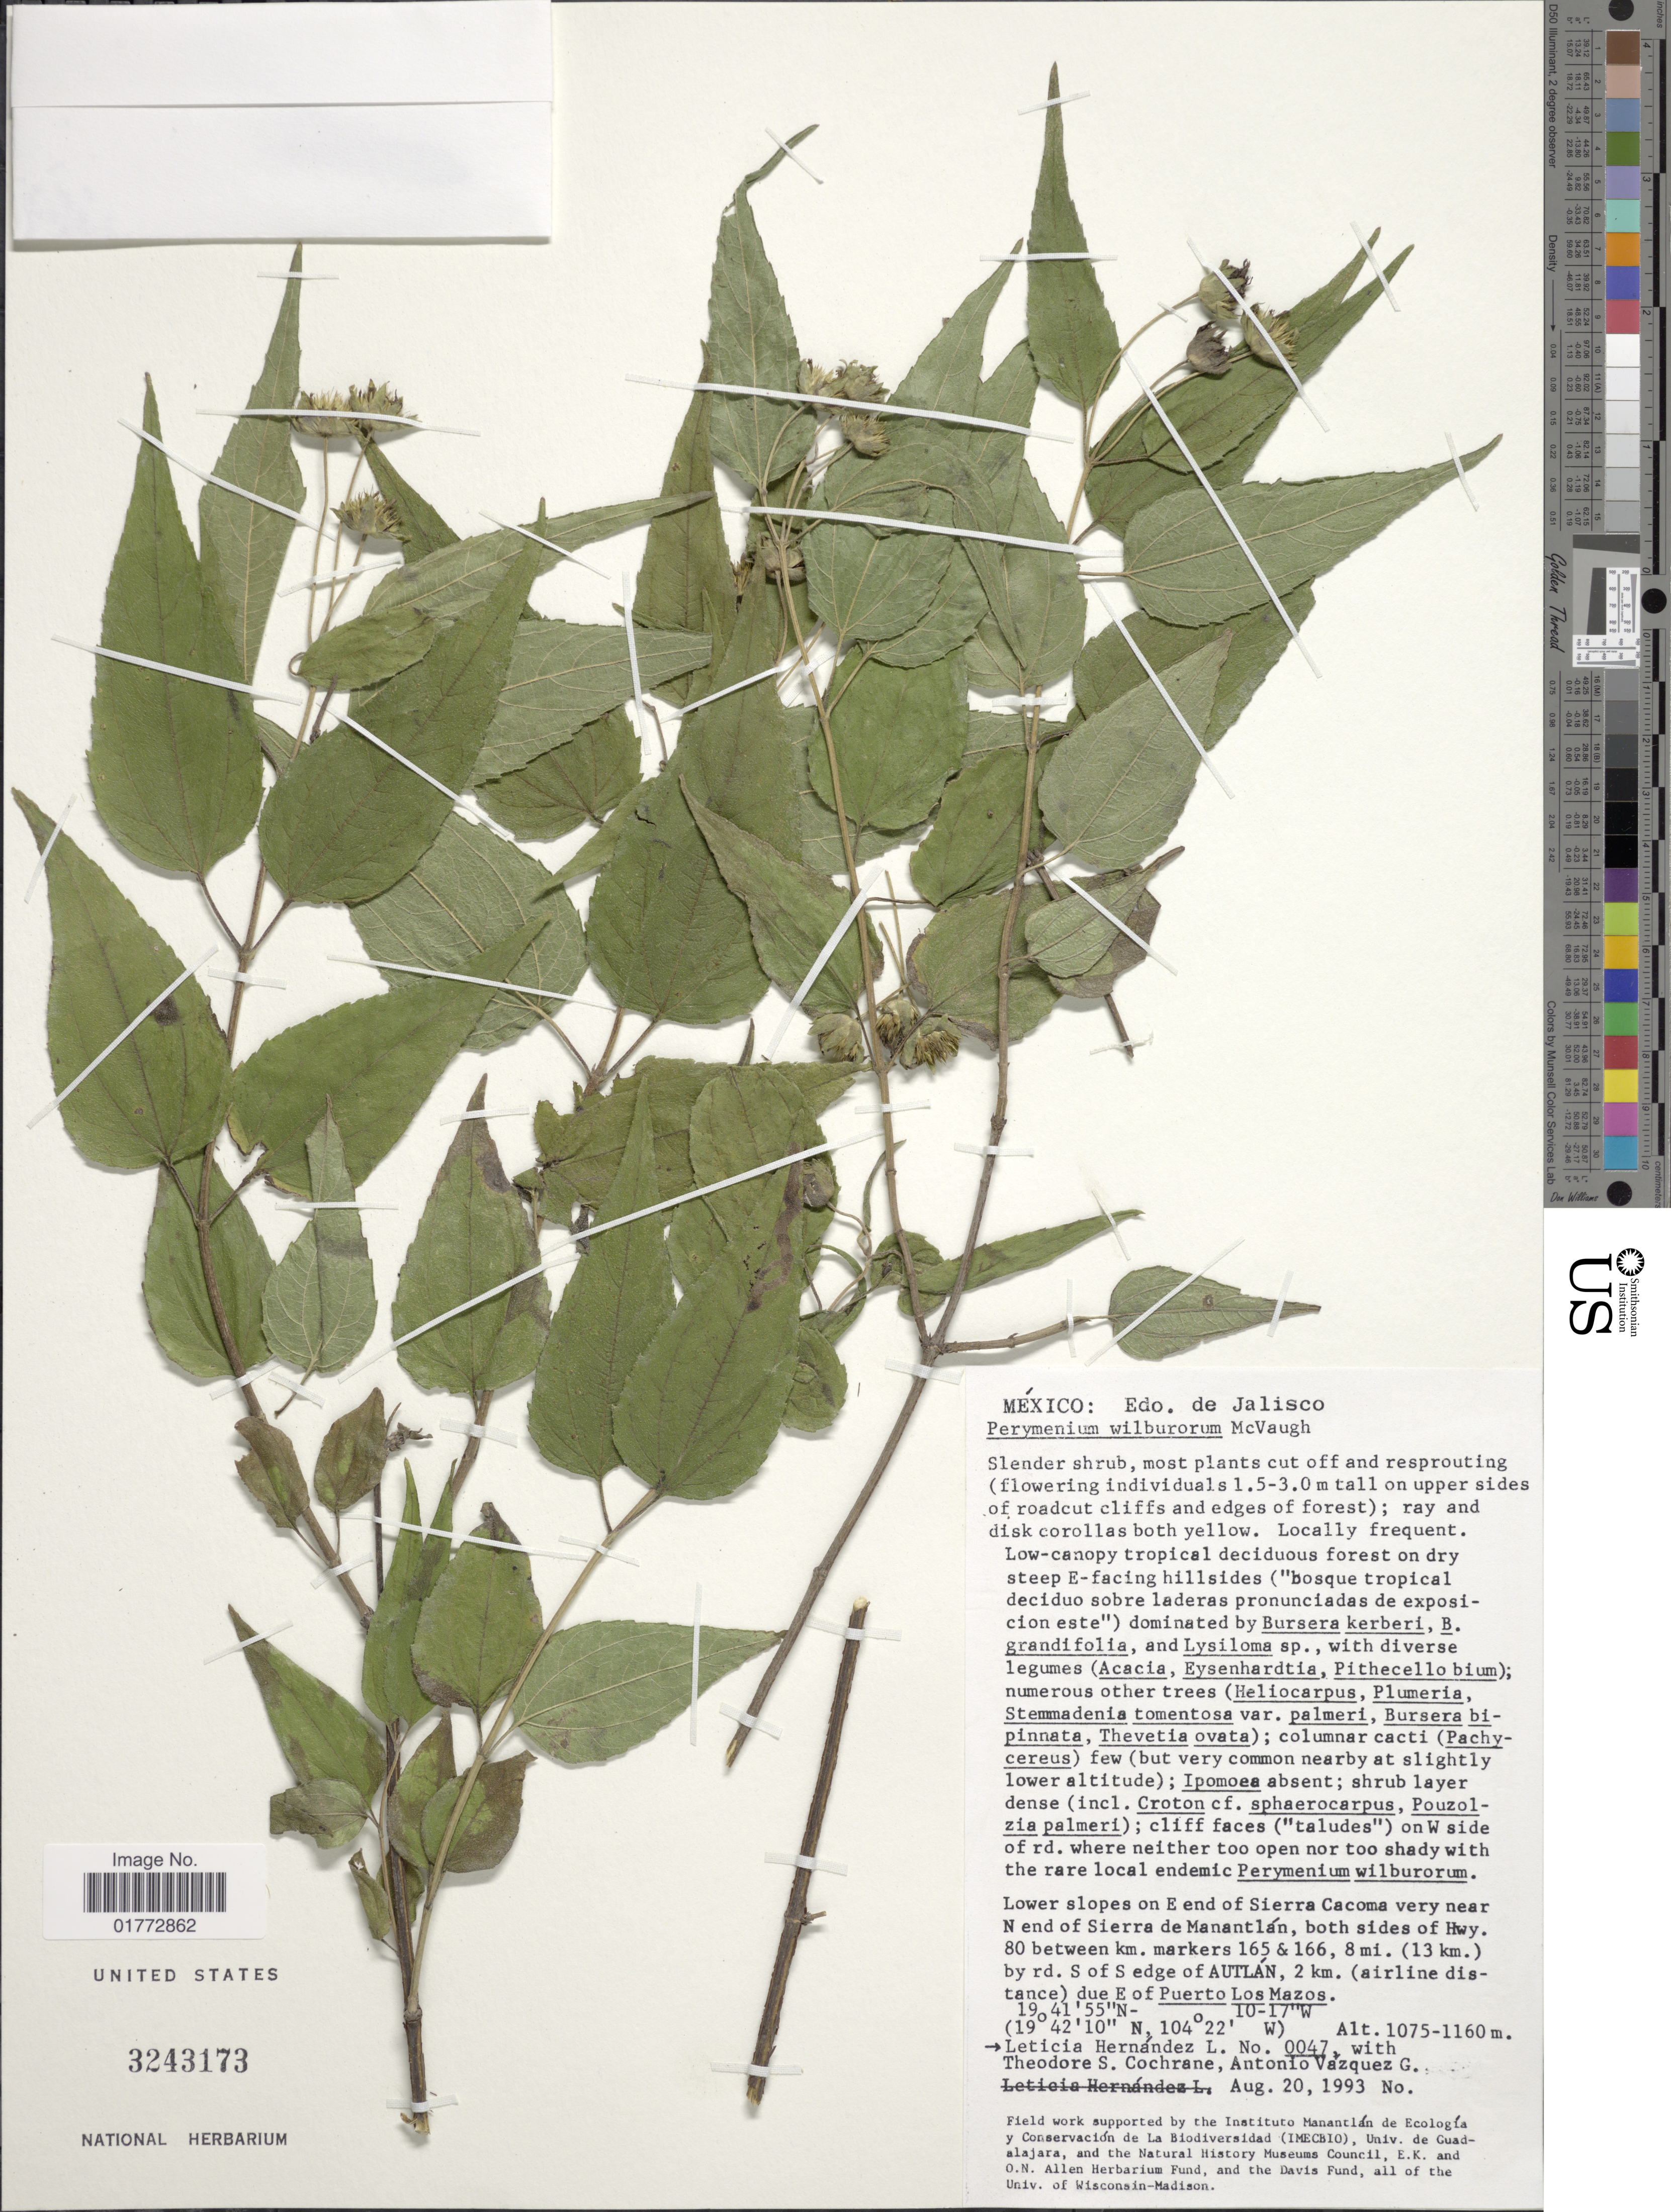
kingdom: Plantae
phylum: Tracheophyta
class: Magnoliopsida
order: Asterales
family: Asteraceae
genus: Perymenium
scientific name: Perymenium wilburorum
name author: McVaugh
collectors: L. Hernández, T. S. Cochrane & A. Vasquez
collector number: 0047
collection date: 1993-08-20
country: Mexico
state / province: Jalisco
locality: Lower slopes on E end of Sierra Cacoma very near N end of Sierra de Manantlan, both sides of Hwy. 80 between km. markers 165 & 166, 8 mi. (13 km.) by rd. S of S edge of Autlan, 2 km (airline distance) due E of Puerto Los Mazos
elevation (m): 1075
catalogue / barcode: US 3243173